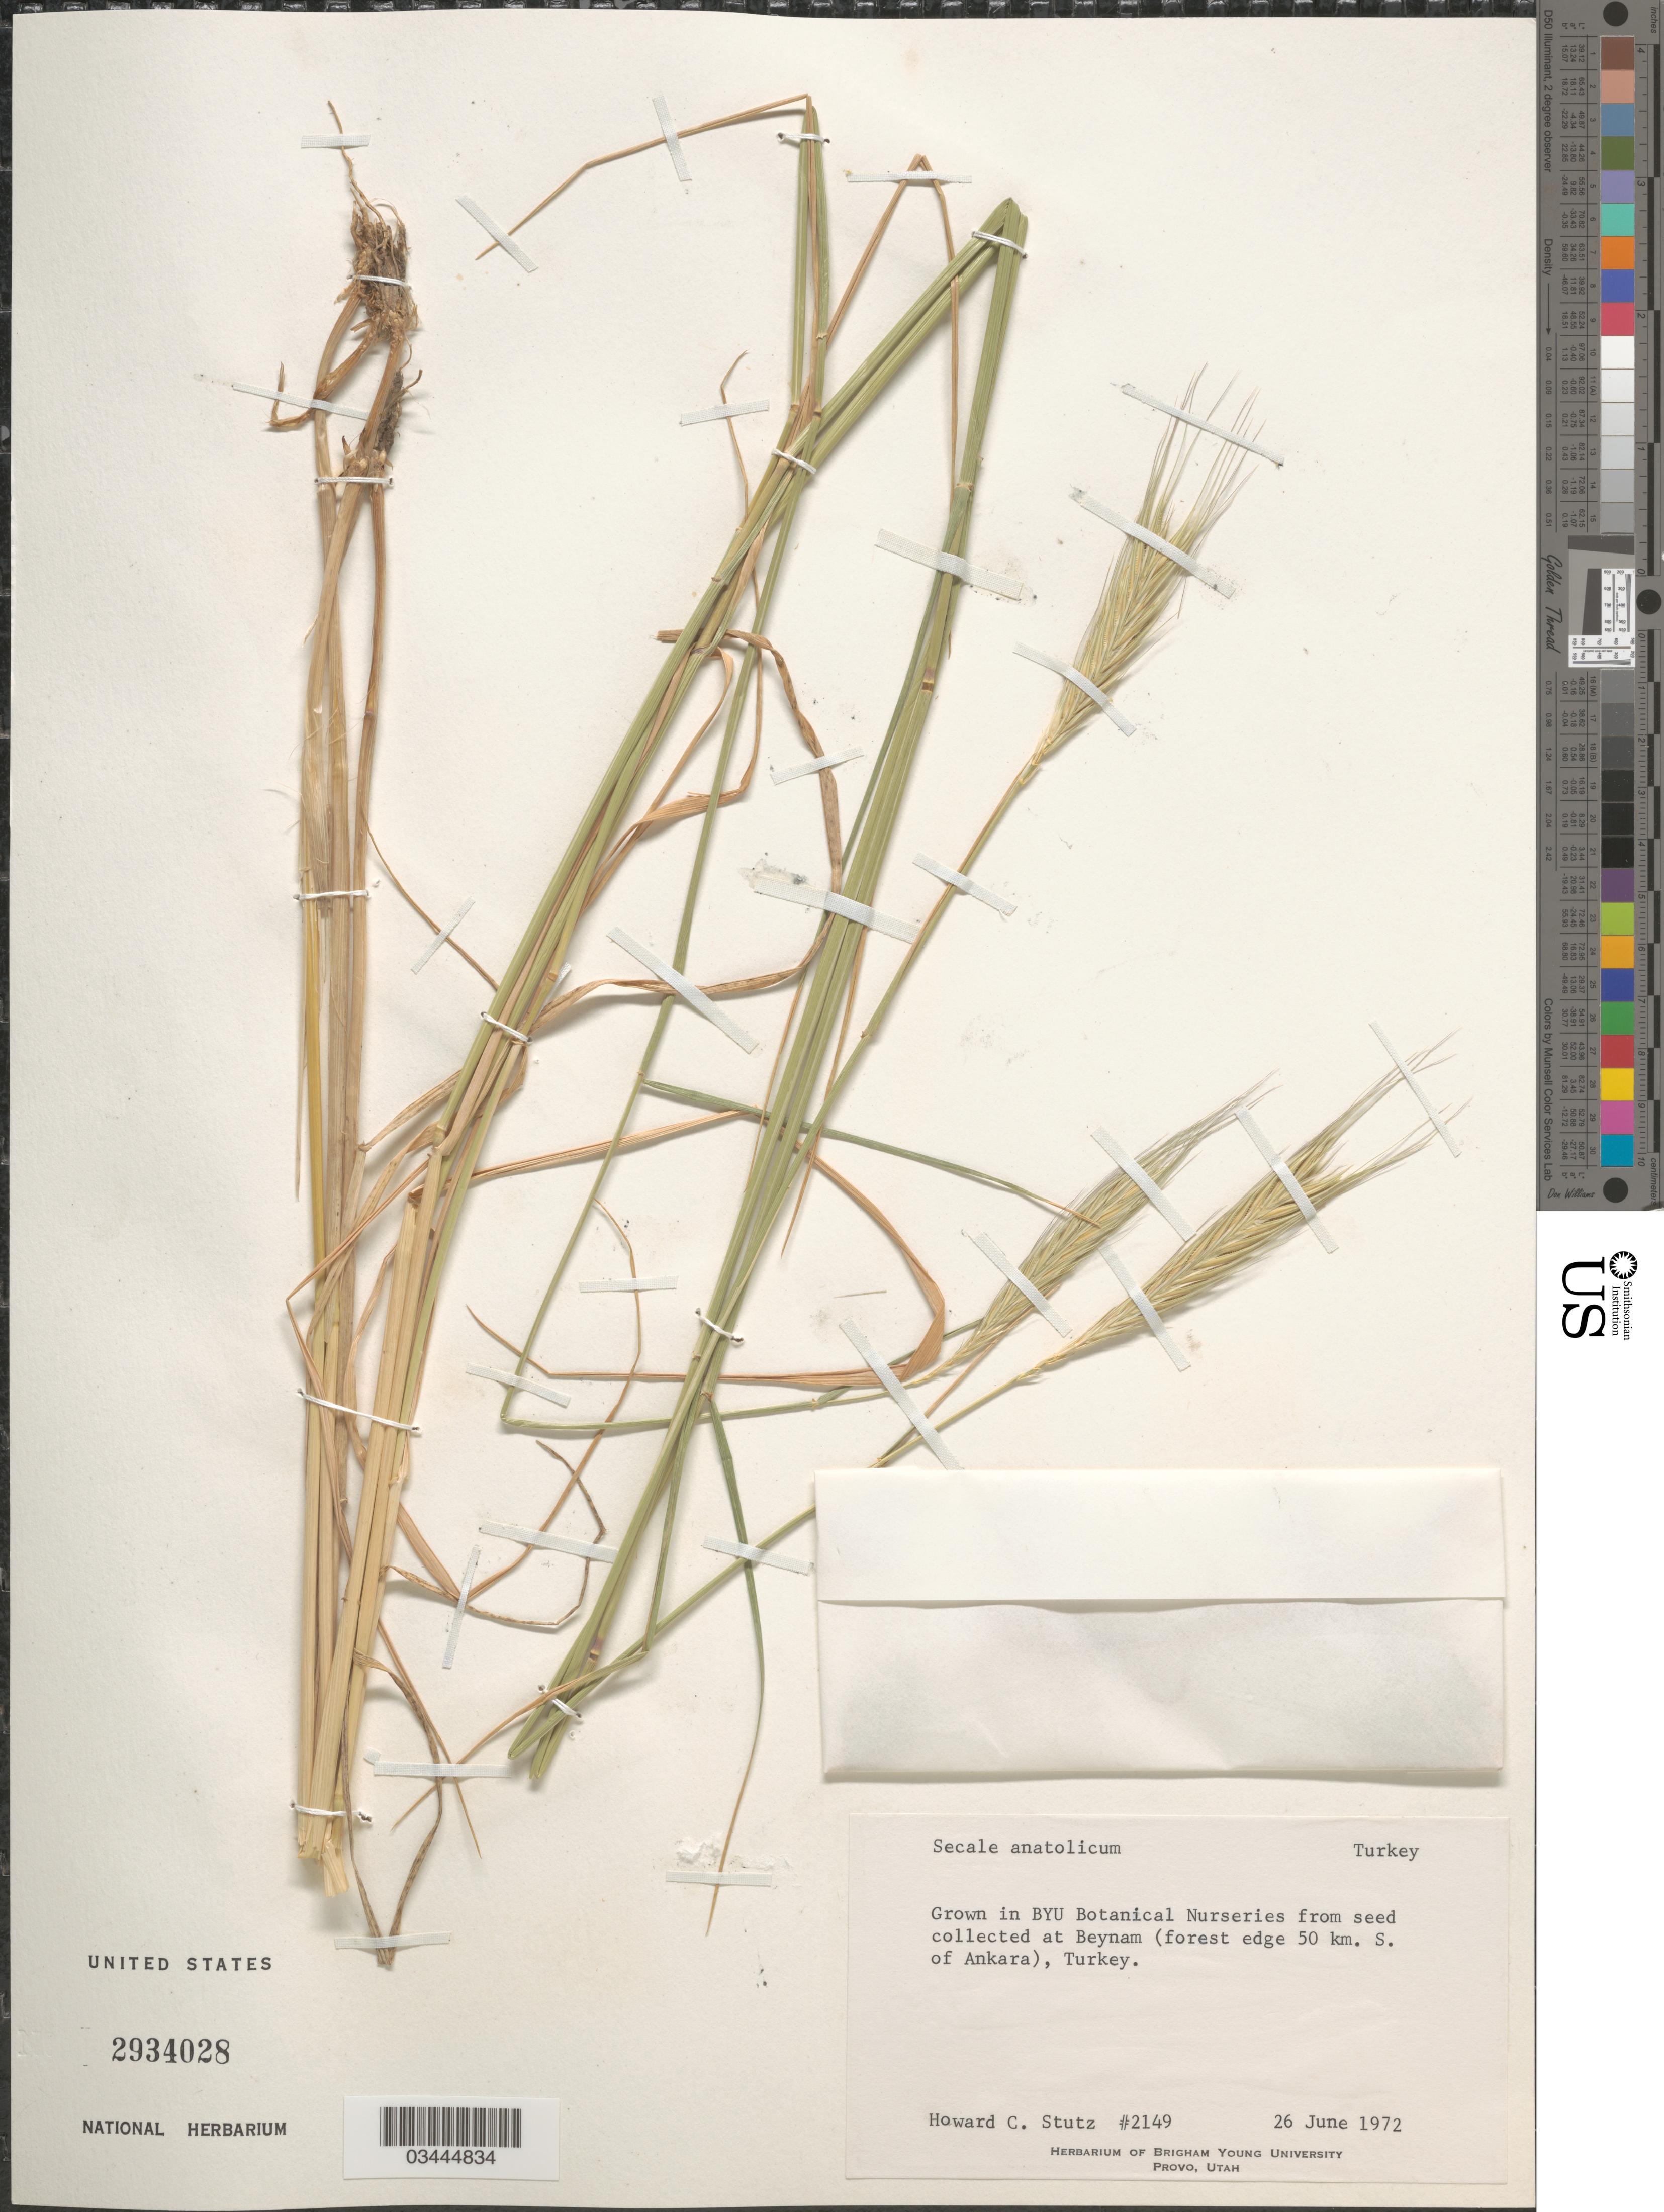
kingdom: Plantae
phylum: Tracheophyta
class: Liliopsida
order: Poales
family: Poaceae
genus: Secale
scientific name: Secale anatolicum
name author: Boiss.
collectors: H. Stutz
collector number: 2149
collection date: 1972-06-26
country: United States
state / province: Utah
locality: In BYU Botanical Nurseries.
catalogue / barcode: US 2934028